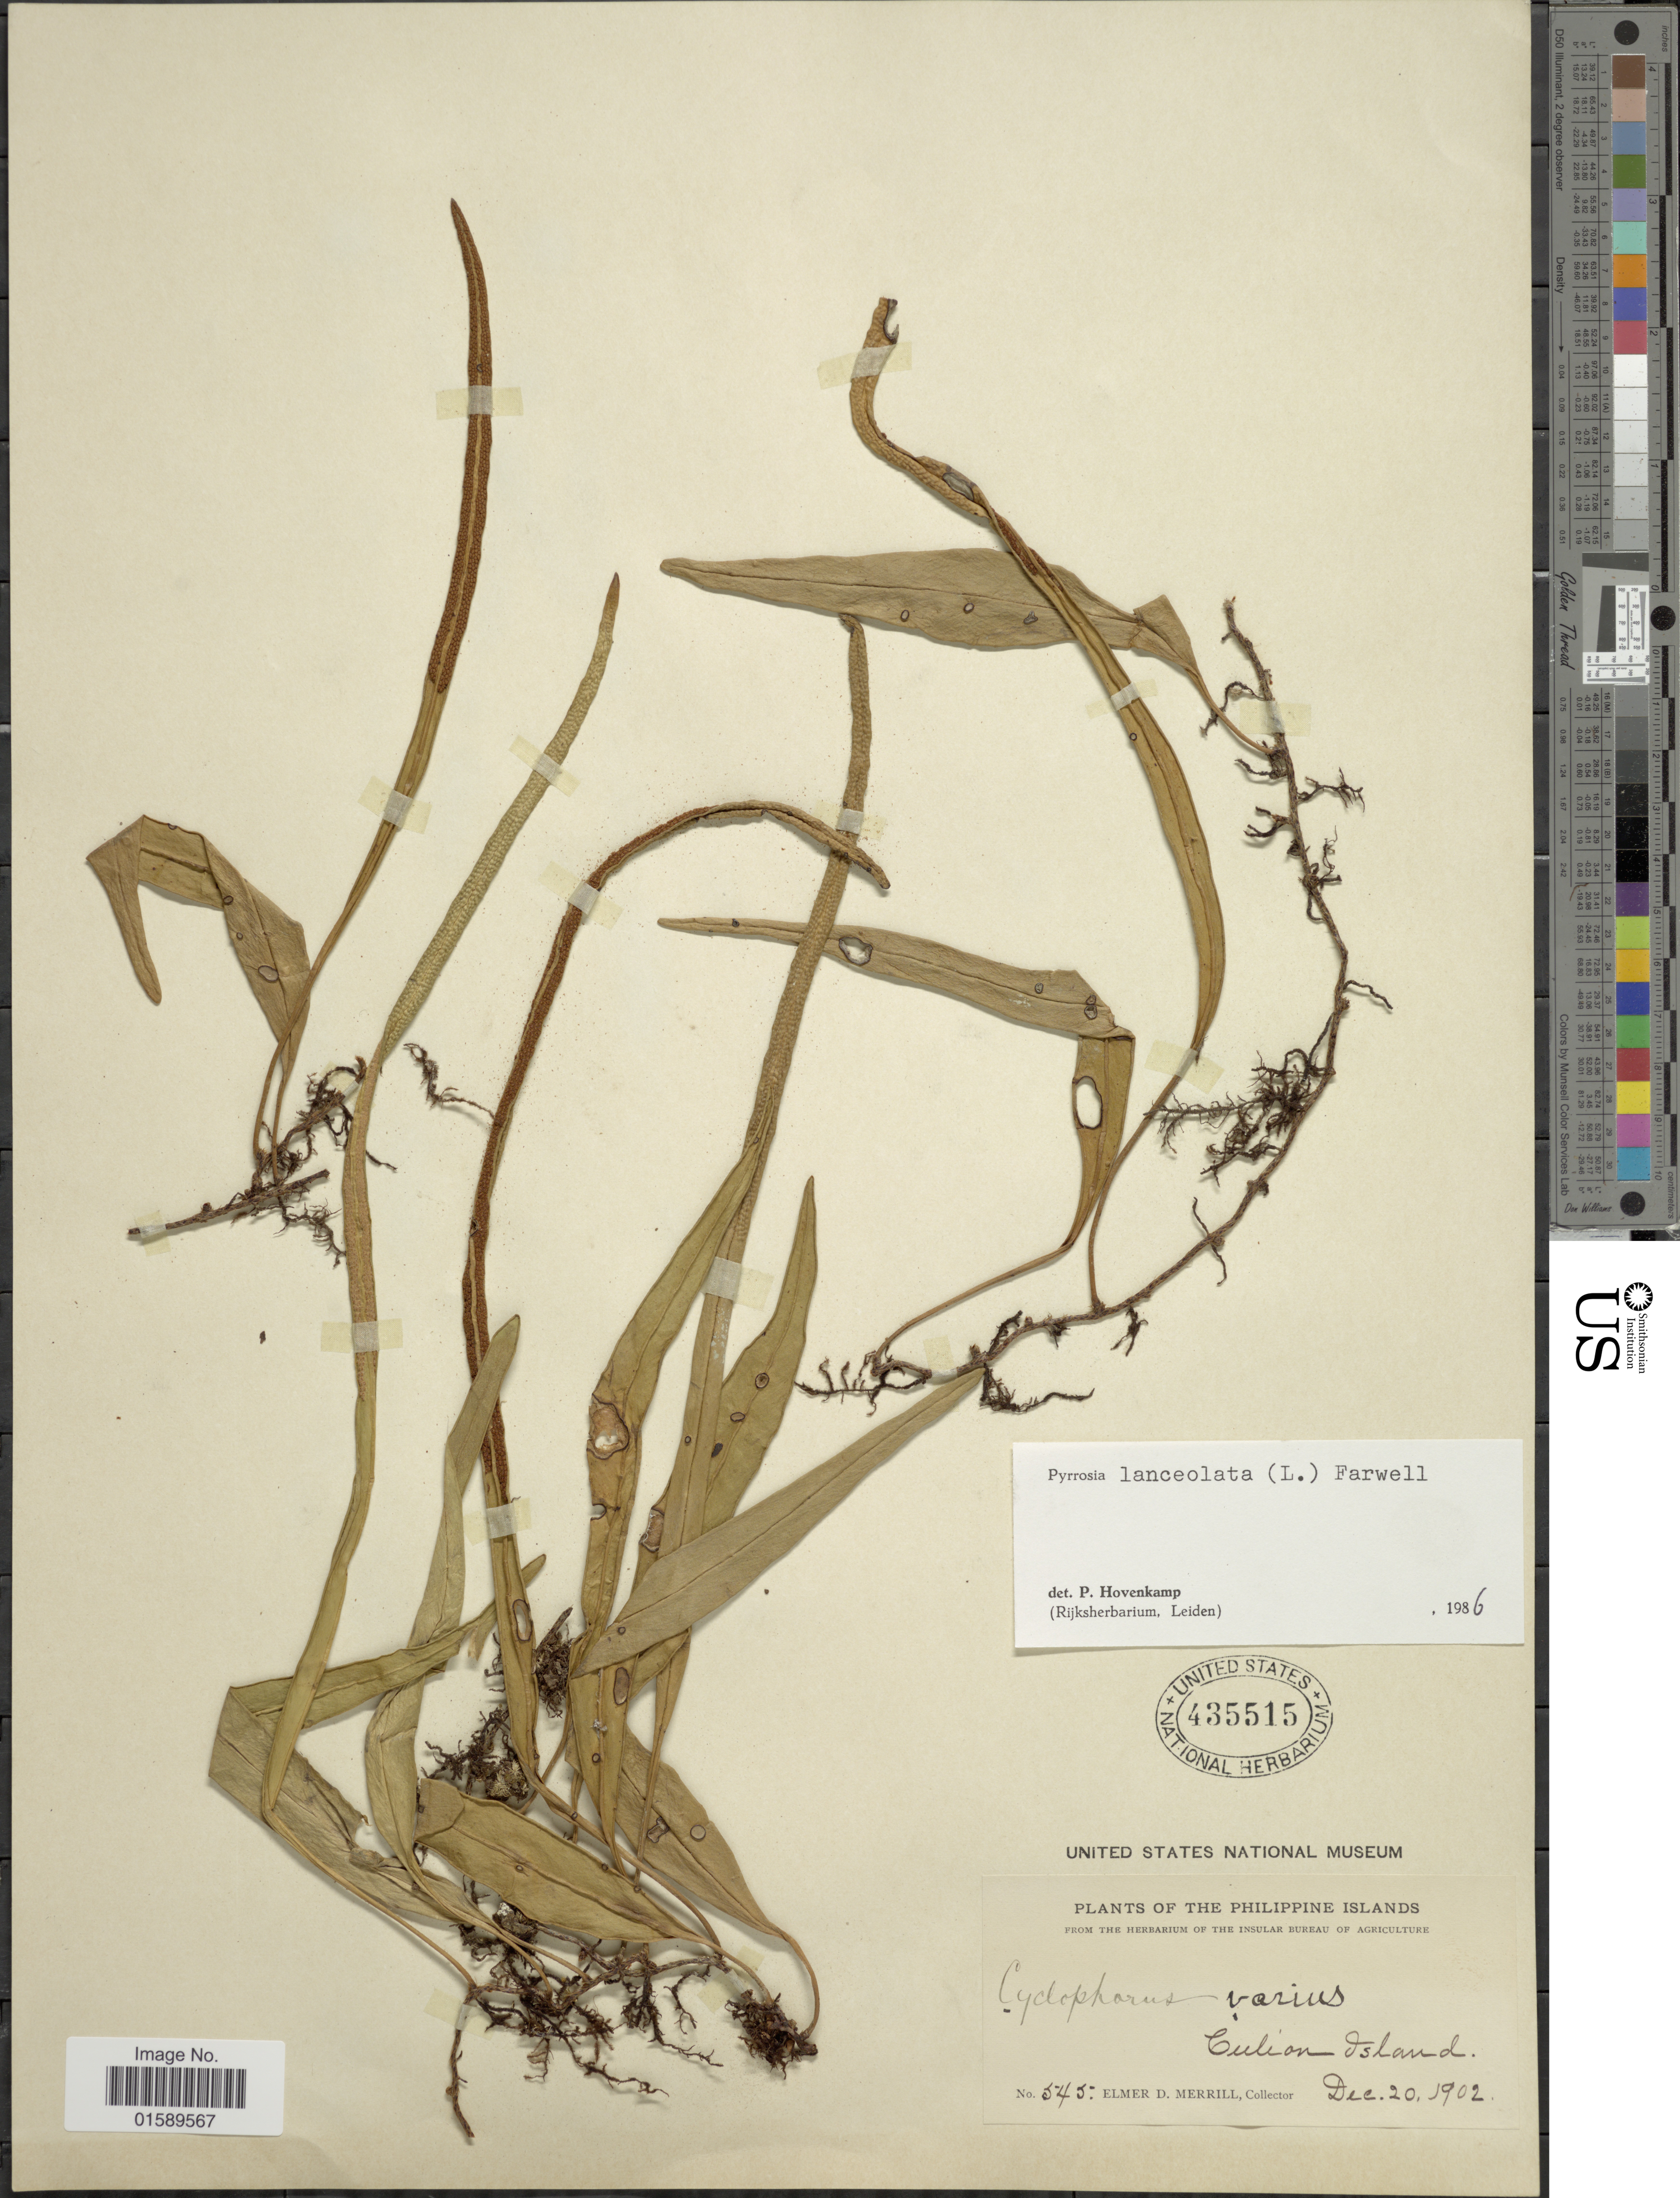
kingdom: Plantae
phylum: Tracheophyta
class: Polypodiopsida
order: Polypodiales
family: Polypodiaceae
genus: Pyrrosia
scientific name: Pyrrosia lanceolata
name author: (L.) Farw.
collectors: E. D. Merrill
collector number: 545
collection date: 1902-12-20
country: Philippines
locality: Culion Island.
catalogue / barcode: US 435515